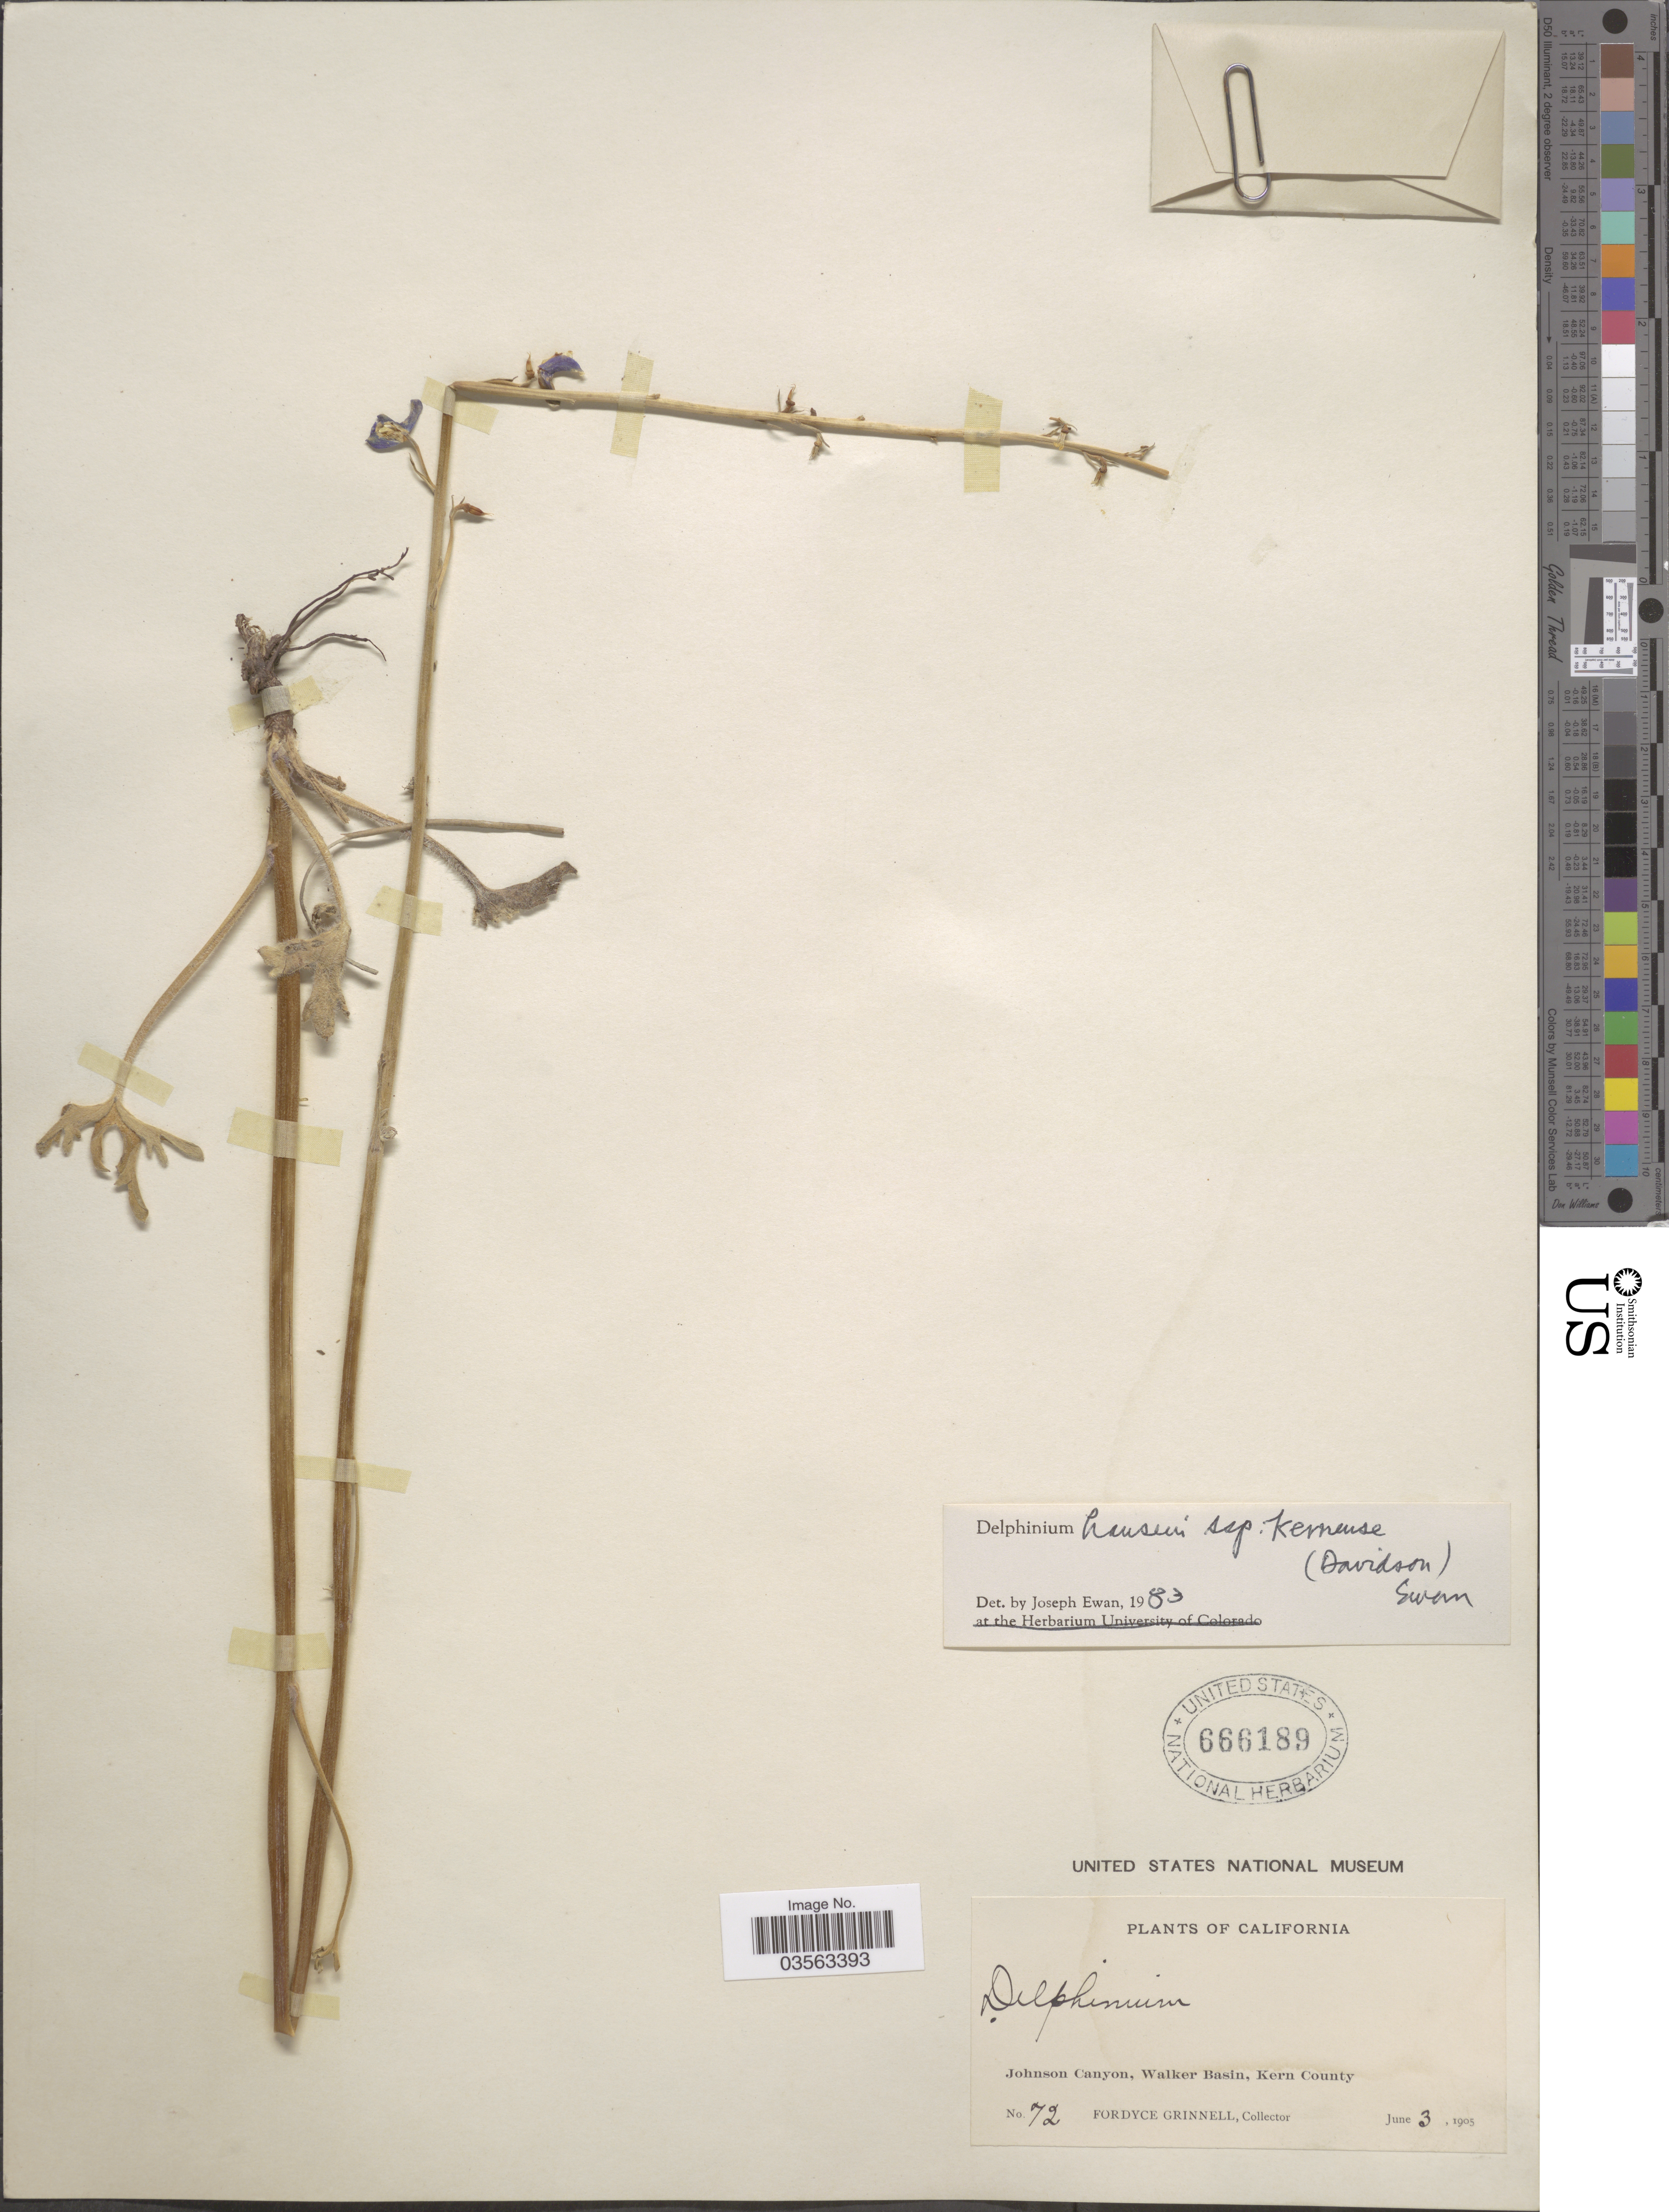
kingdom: Plantae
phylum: Tracheophyta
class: Magnoliopsida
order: Ranunculales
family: Ranunculaceae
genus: Delphinium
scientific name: Delphinium hansenii subsp. kernense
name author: (Davidson) Ewan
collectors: F. Grinnell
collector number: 72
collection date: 1905-06-03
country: United States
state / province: California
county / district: Kern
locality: Johnson Canyon, Walker Basin, Kern County.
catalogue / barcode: US 666189